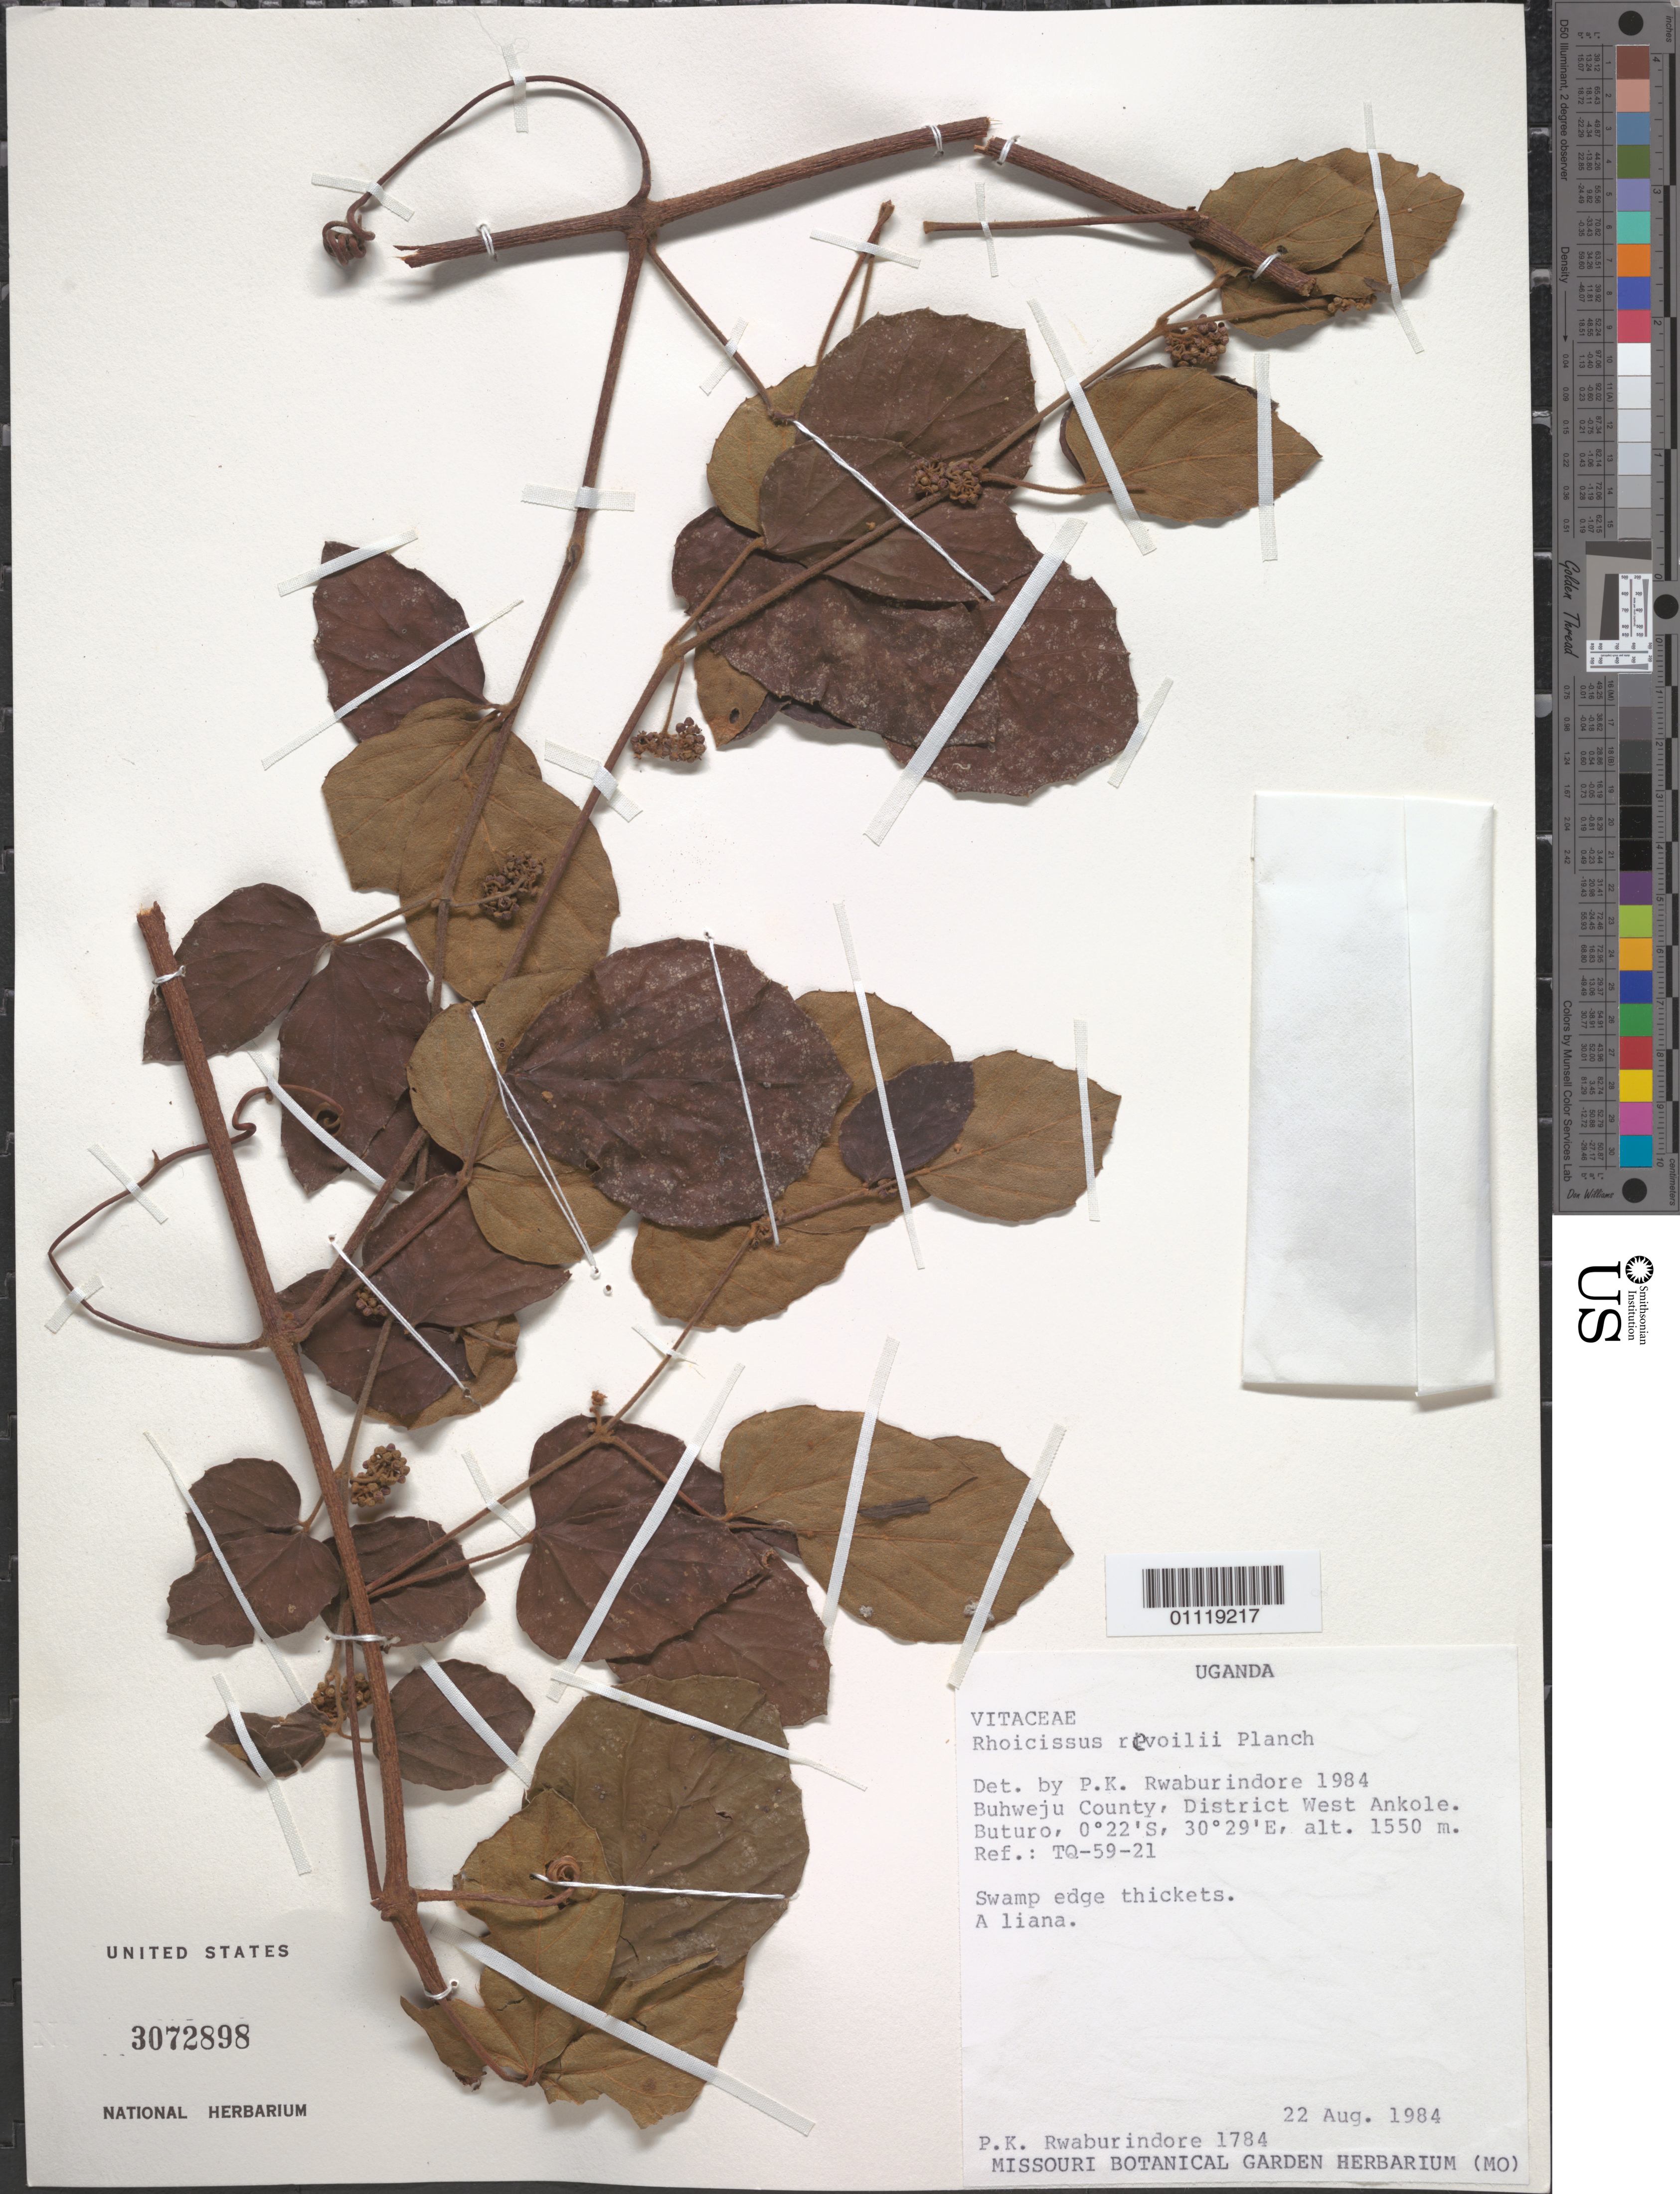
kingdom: Plantae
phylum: Tracheophyta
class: Magnoliopsida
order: Vitales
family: Vitaceae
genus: Rhoicissus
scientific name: Rhoicissus revoilii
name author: Planch.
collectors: P. Rwaburindore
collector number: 1784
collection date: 1984-08-22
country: Uganda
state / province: Western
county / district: Buhweju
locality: Ankole. Buturo.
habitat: Swamp edge thickets.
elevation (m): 1550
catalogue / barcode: US 3072898